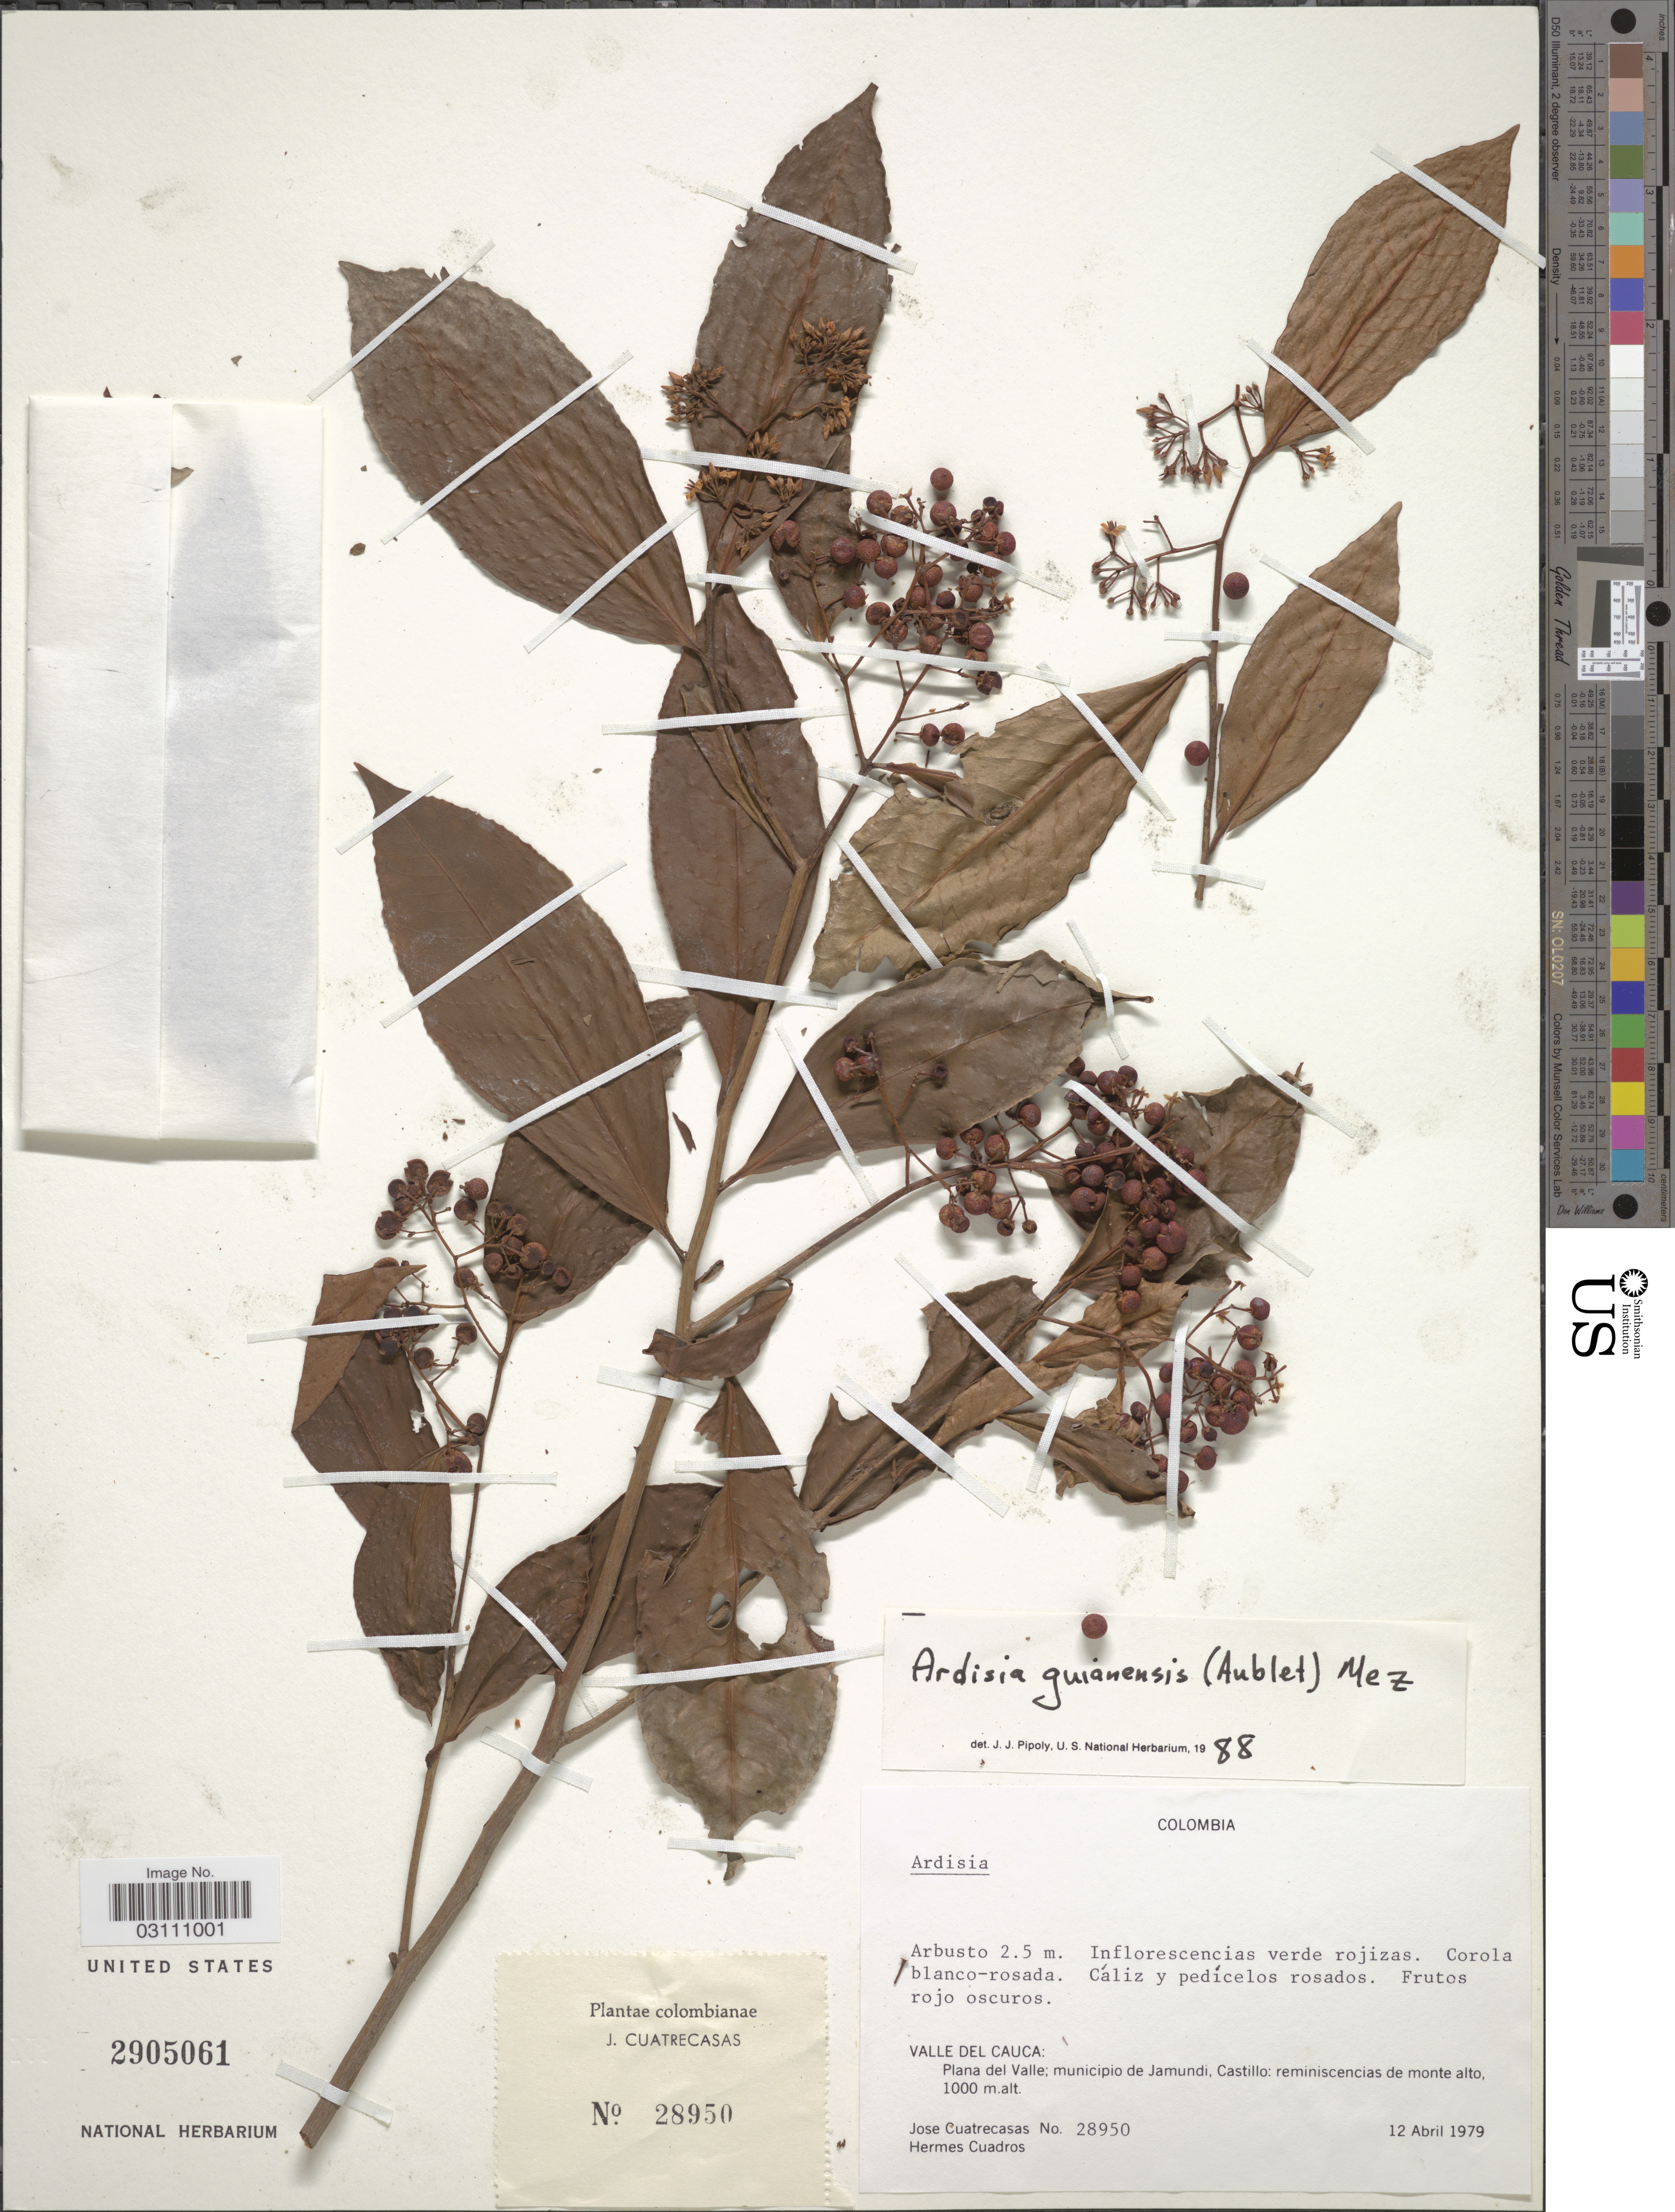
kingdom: Plantae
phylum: Tracheophyta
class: Magnoliopsida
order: Ericales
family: Primulaceae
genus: Ardisia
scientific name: Ardisia guianensis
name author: (Aubl.) Mez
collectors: J. Cuatrecasas & H. Cuadros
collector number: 28950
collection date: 1979-04-12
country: Colombia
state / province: Valle del Cauca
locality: Plana del Valle; municipio de Jamundi, Castillo.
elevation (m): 1000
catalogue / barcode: US 2905061